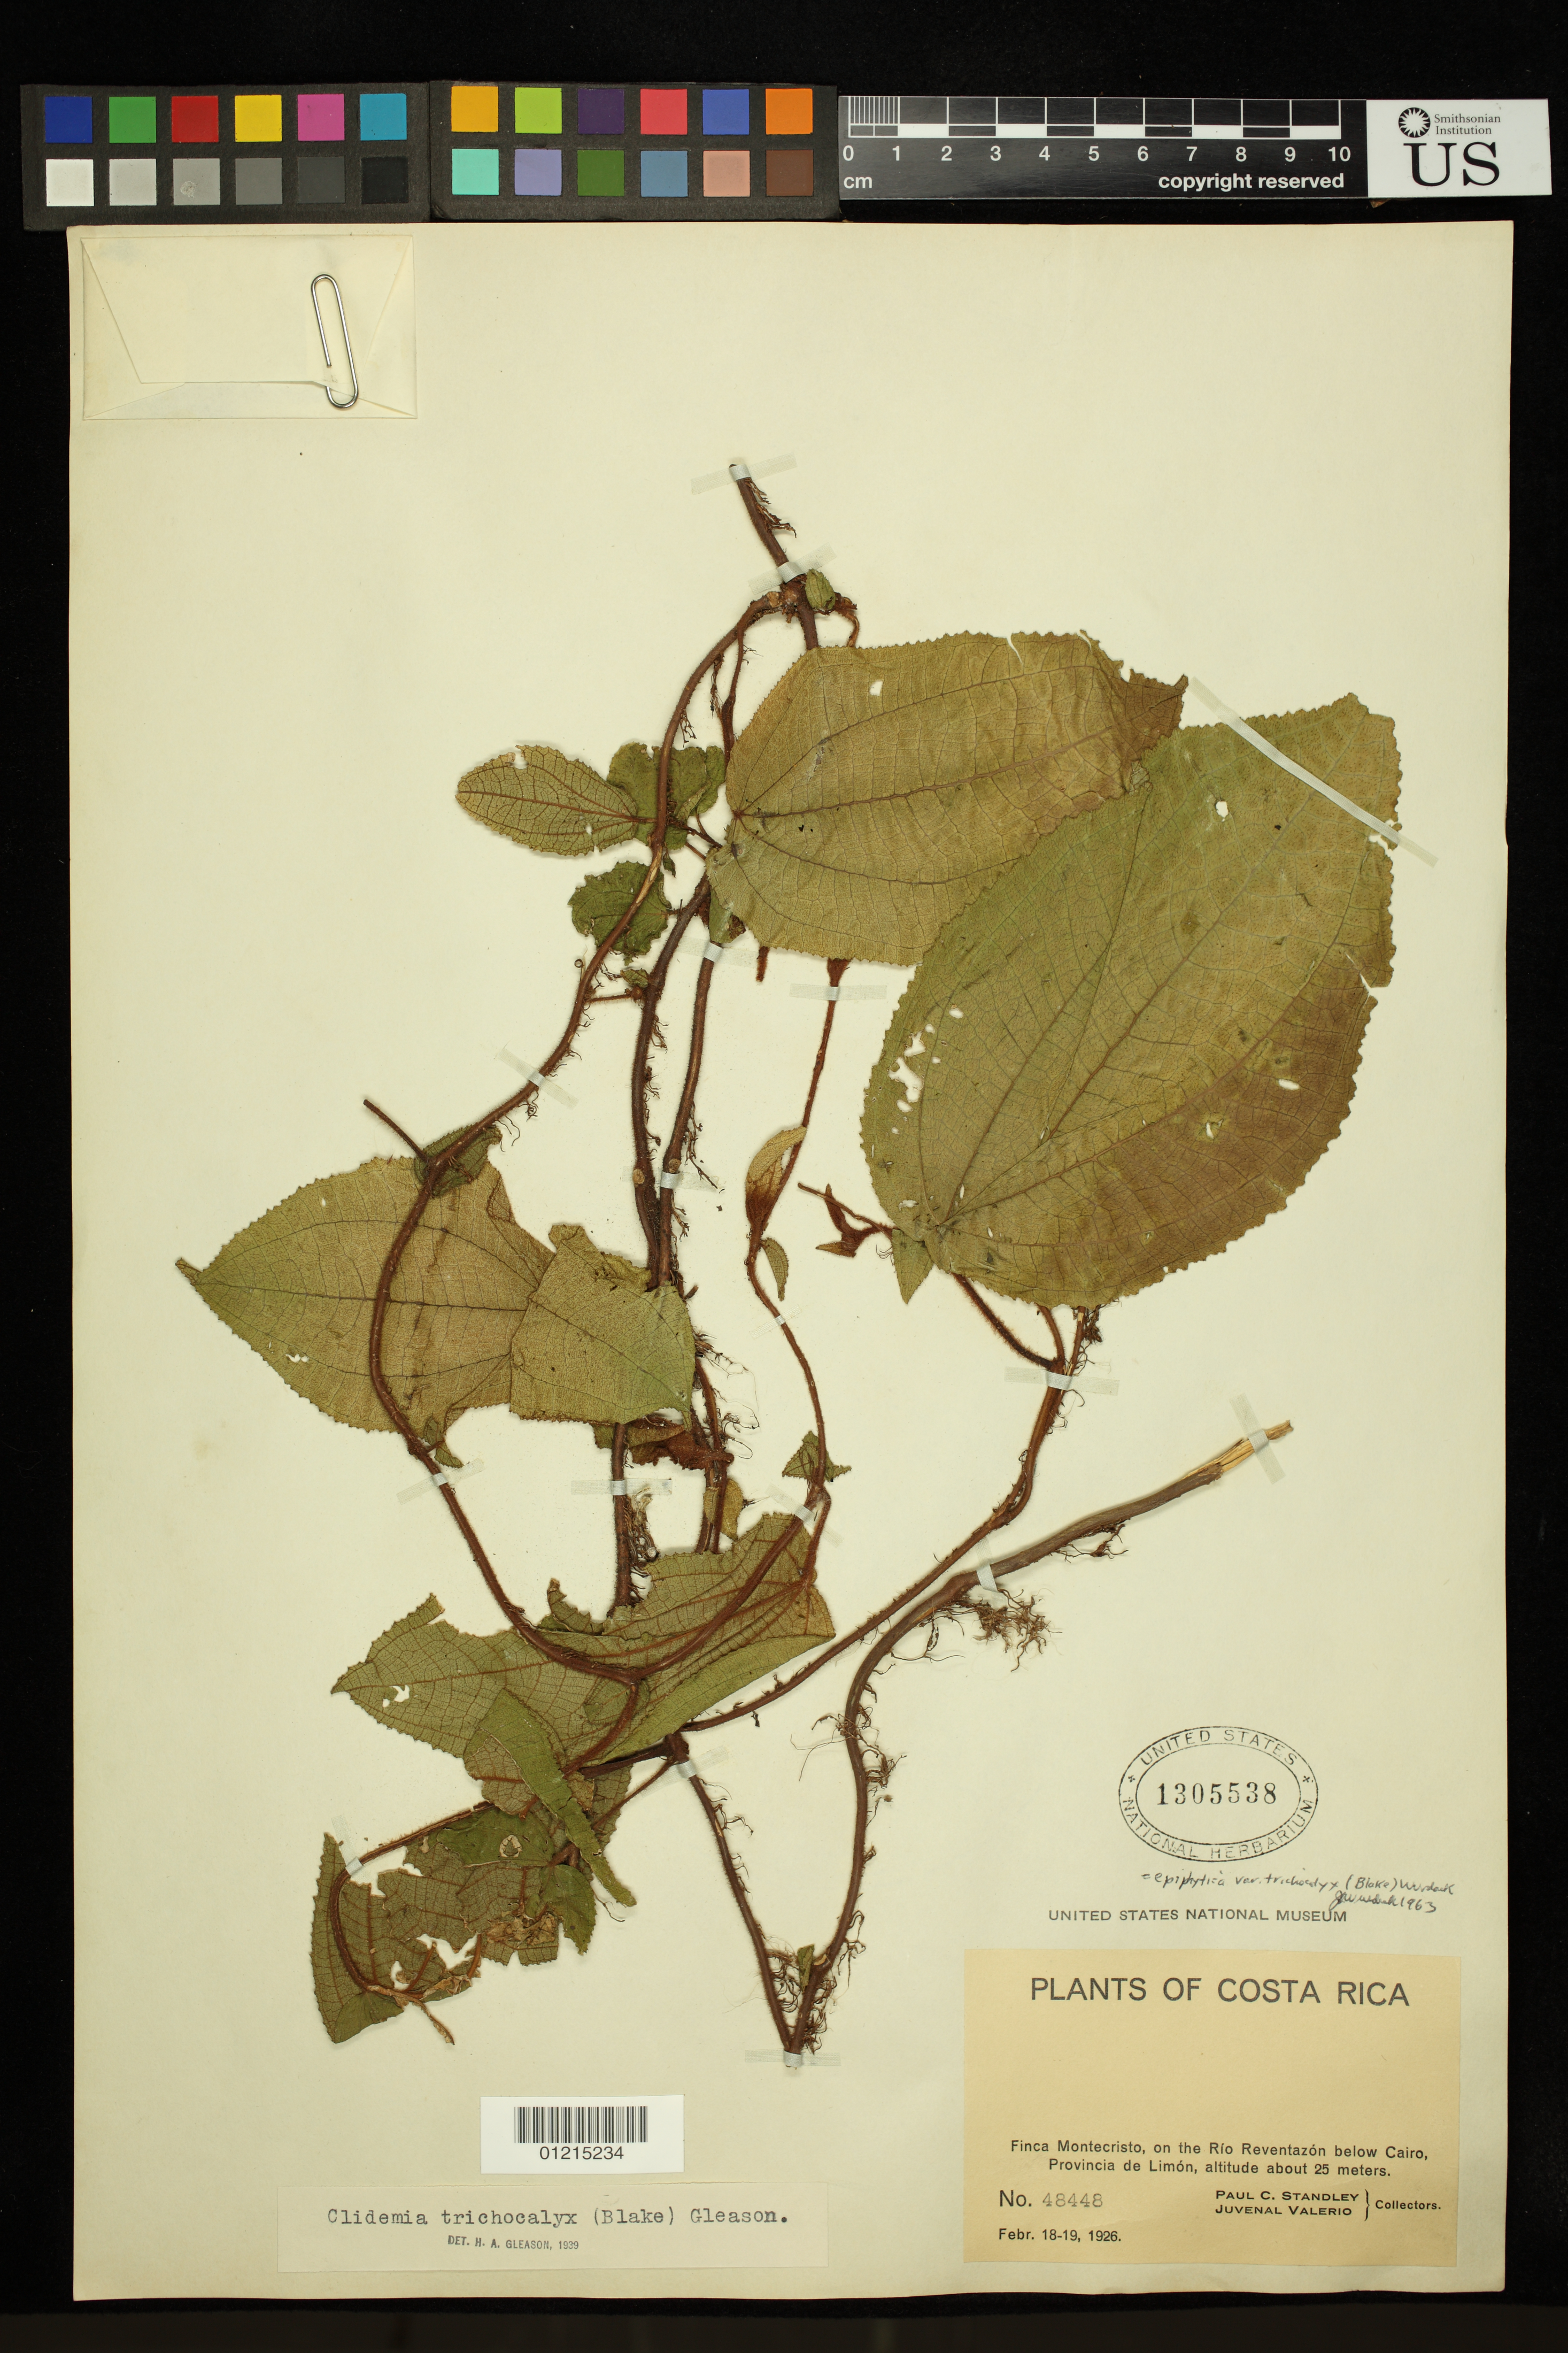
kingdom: Plantae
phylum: Tracheophyta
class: Magnoliopsida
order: Myrtales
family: Melastomataceae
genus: Clidemia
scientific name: Clidemia epiphytica var. trichocalyx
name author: (S.F. Blake) Wurdack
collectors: P. C. Standley & J. Valerio R.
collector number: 48448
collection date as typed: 18 Feb 1926 and 19 Feb 1926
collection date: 1926-02-18,1926-02-19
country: Costa Rica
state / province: Limón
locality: Finca Montecristo, on the Rio Reventazon below Cairo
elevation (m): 25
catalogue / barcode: US 1305538